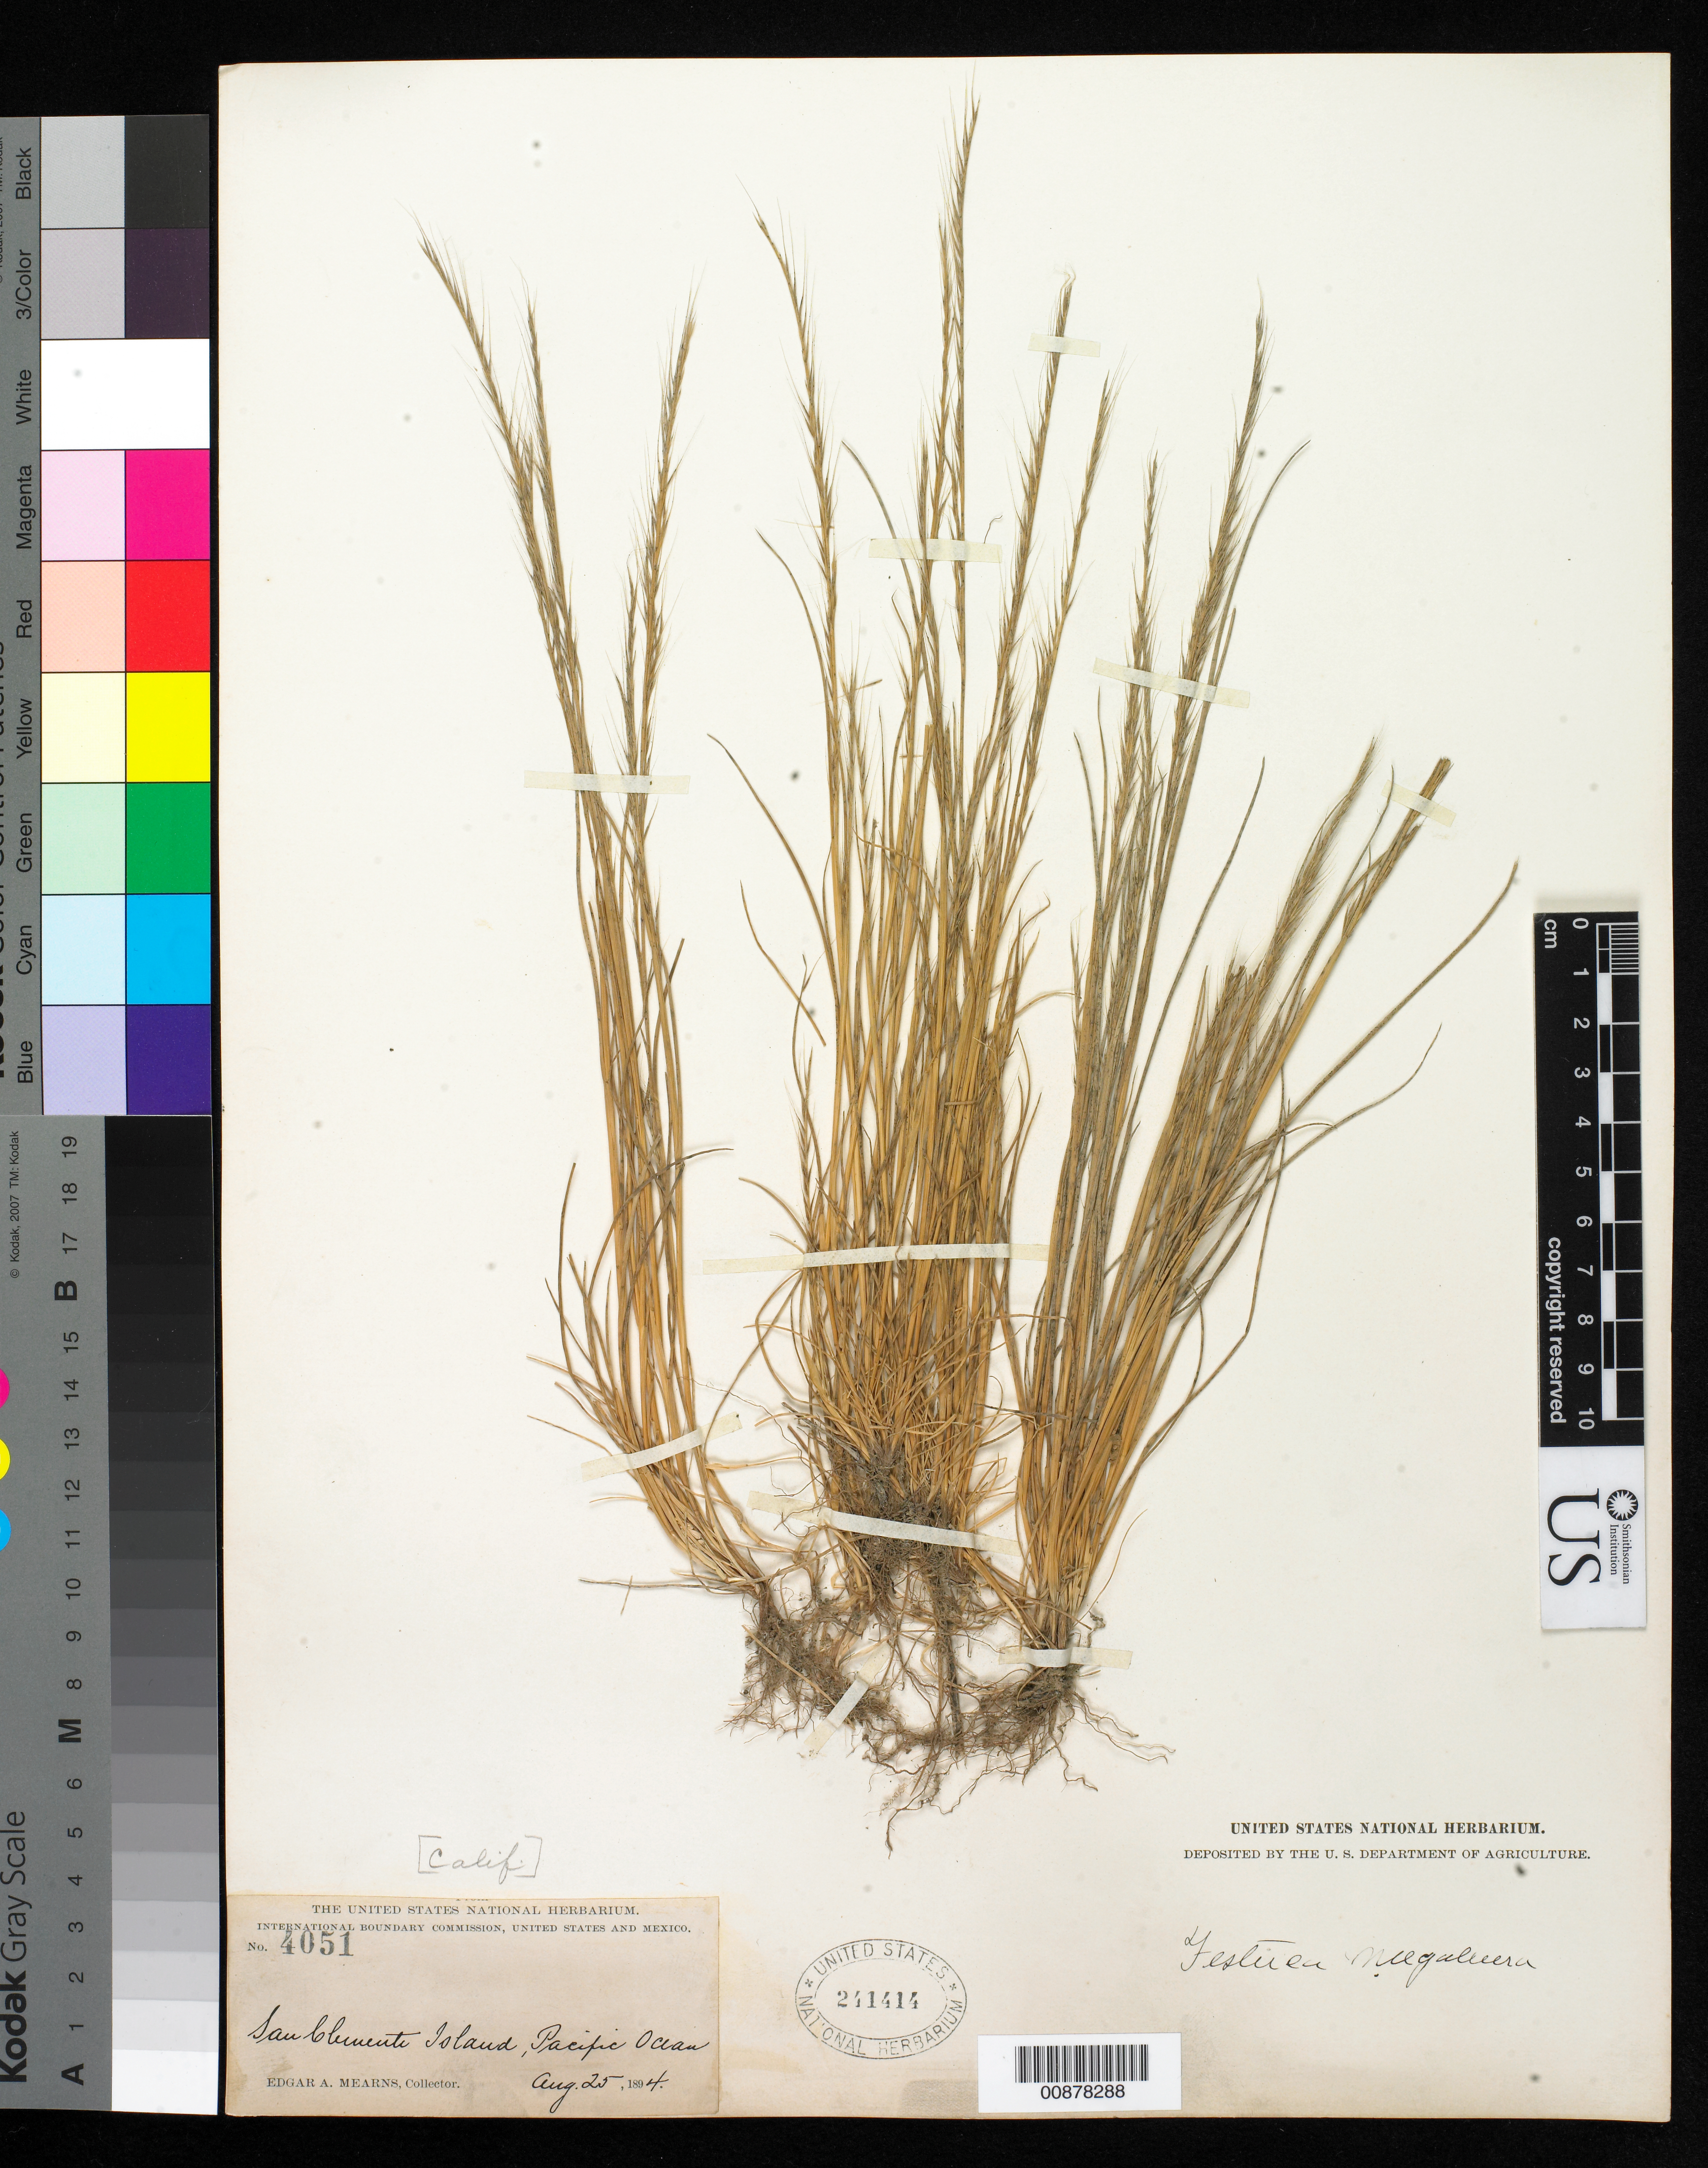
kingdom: Plantae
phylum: Tracheophyta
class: Liliopsida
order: Poales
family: Poaceae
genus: Festuca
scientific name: Festuca megalura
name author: Nutt.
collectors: E. A. Mearns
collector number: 4051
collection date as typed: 25 Aug 1894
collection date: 1894-08-25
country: United States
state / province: California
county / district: Los Angeles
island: San Clemente I.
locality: San Clemente Island, Pacific Ocean.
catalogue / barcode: US 241414